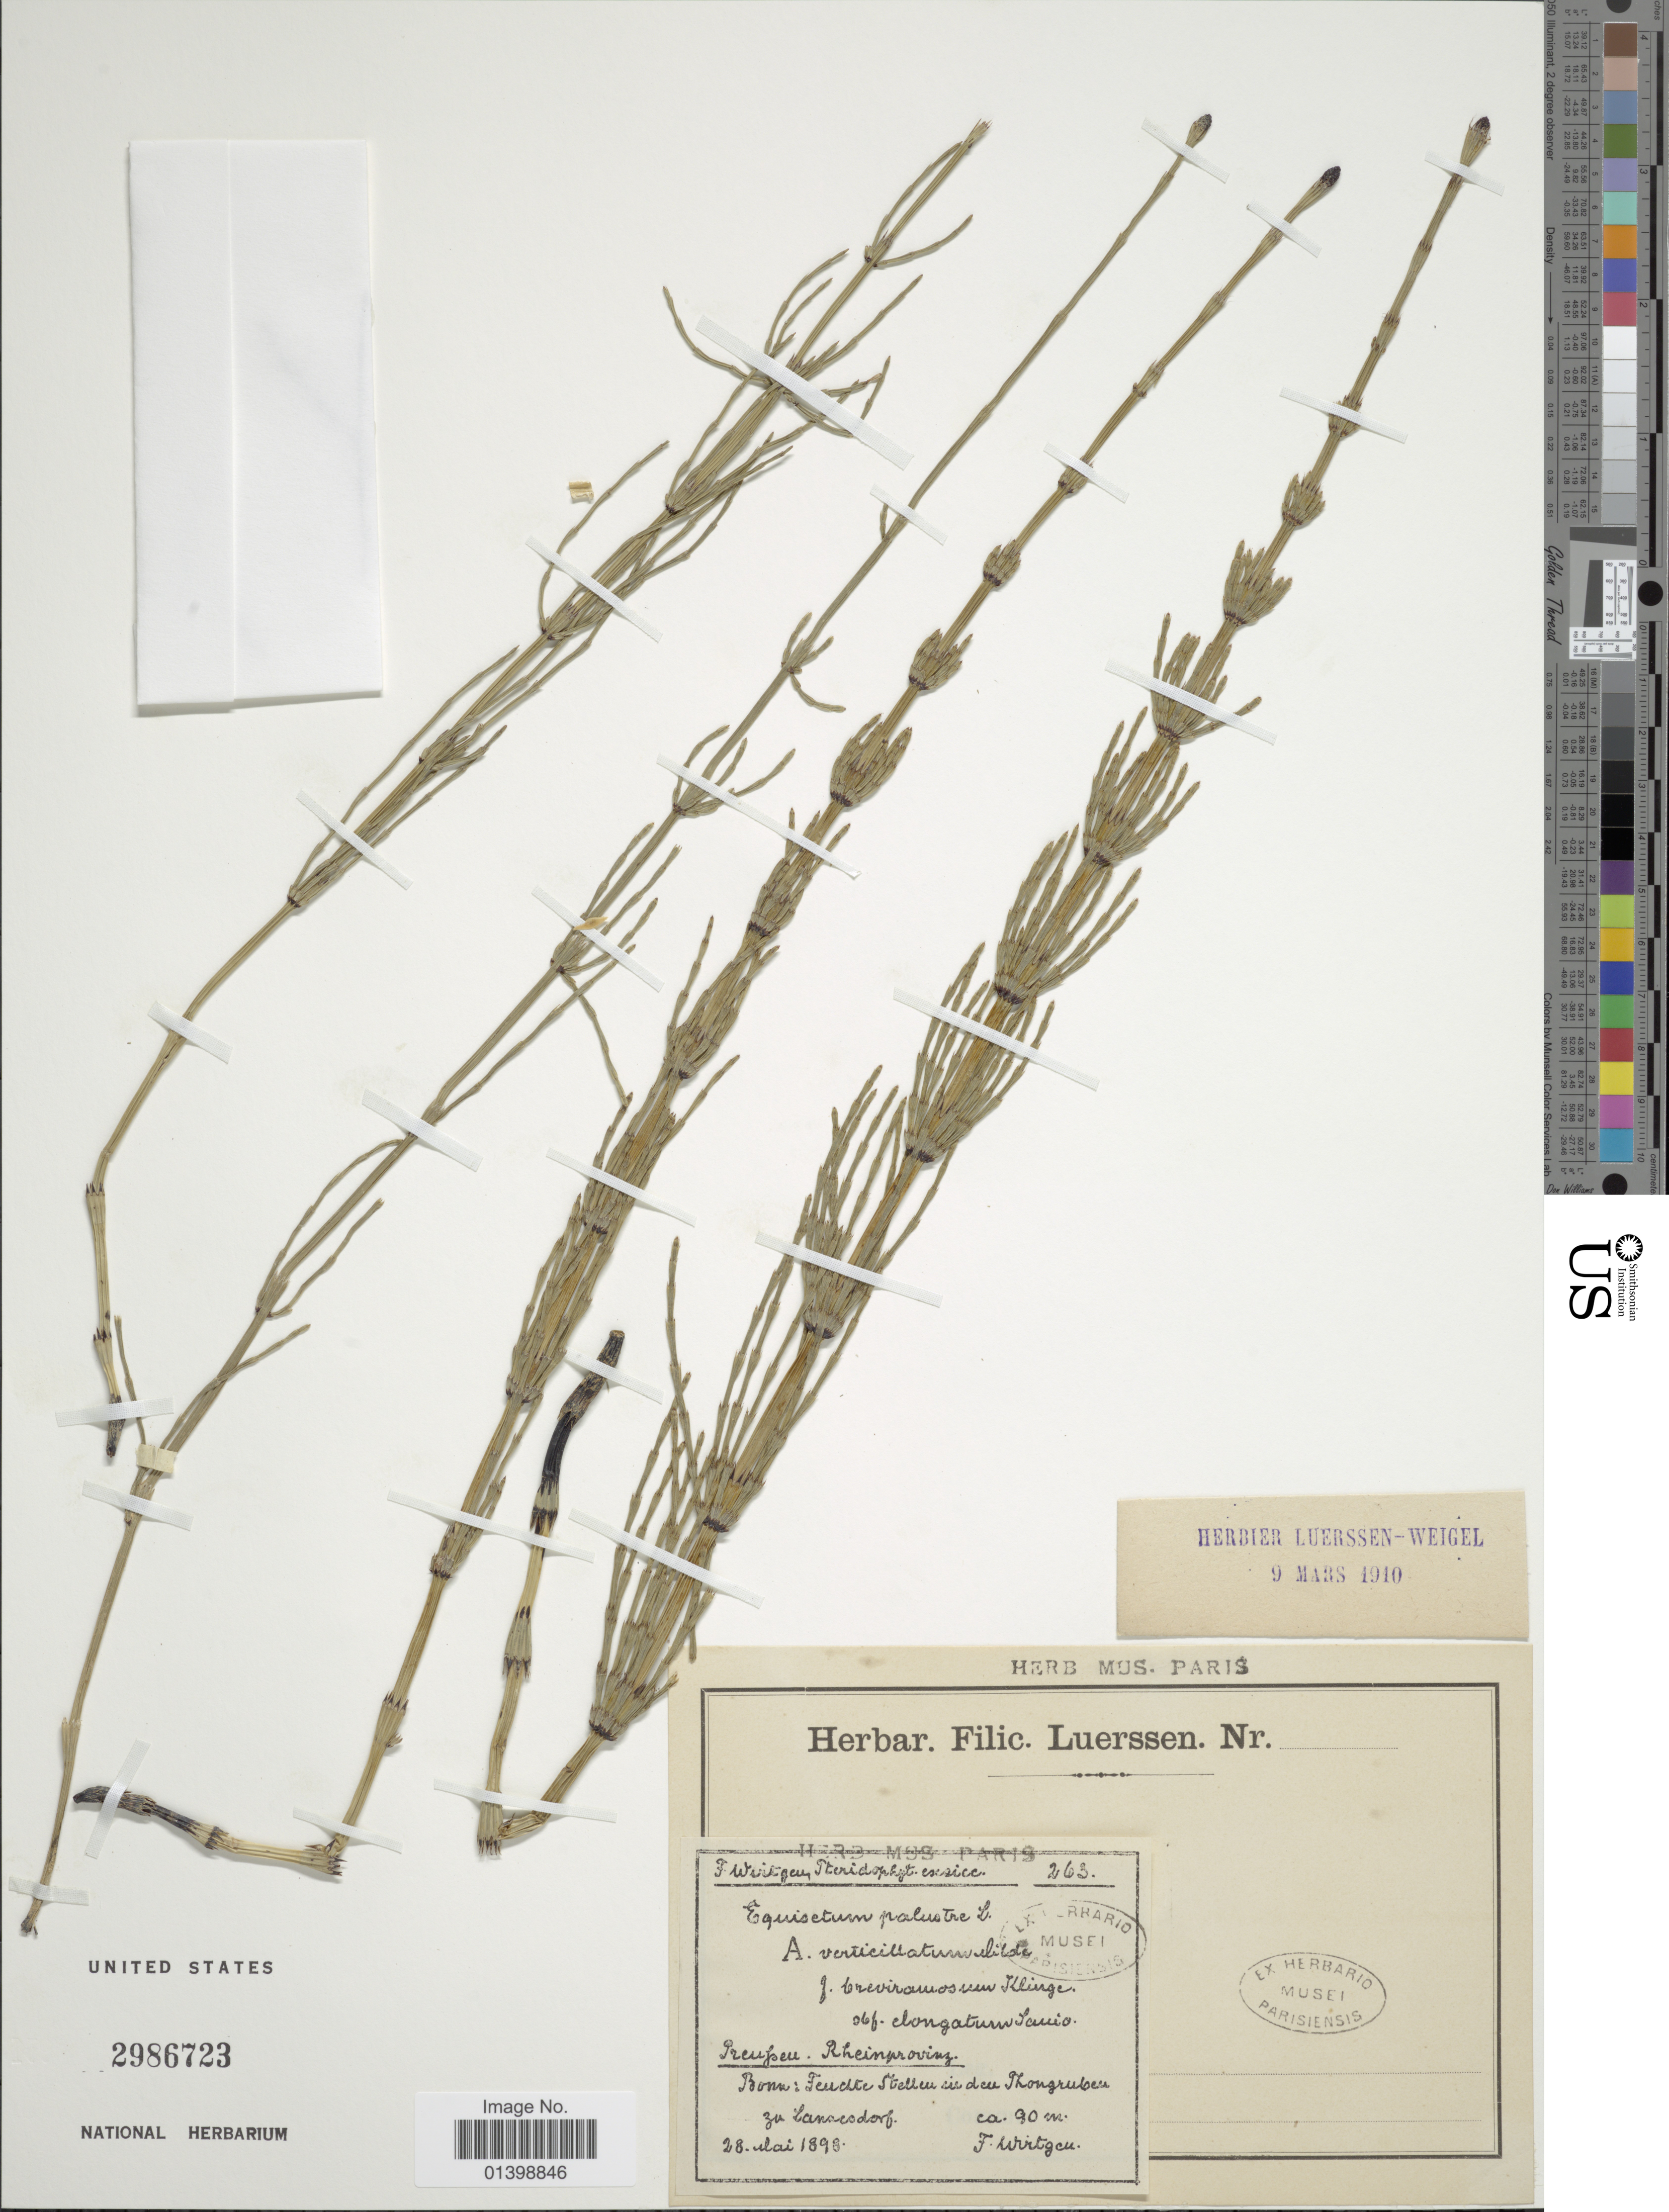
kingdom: Plantae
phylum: Tracheophyta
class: Polypodiopsida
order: Equisetales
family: Equisetaceae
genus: Equisetum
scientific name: Equisetum palustre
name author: L.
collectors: F. Wirtgen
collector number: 263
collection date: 1898-05-28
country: Germany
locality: Preufsen, Rheinprovinz, Bonn: Feuchten stellen in den Thingruben du Lanoesdorf [interpreted]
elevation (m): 90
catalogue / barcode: US 2986723